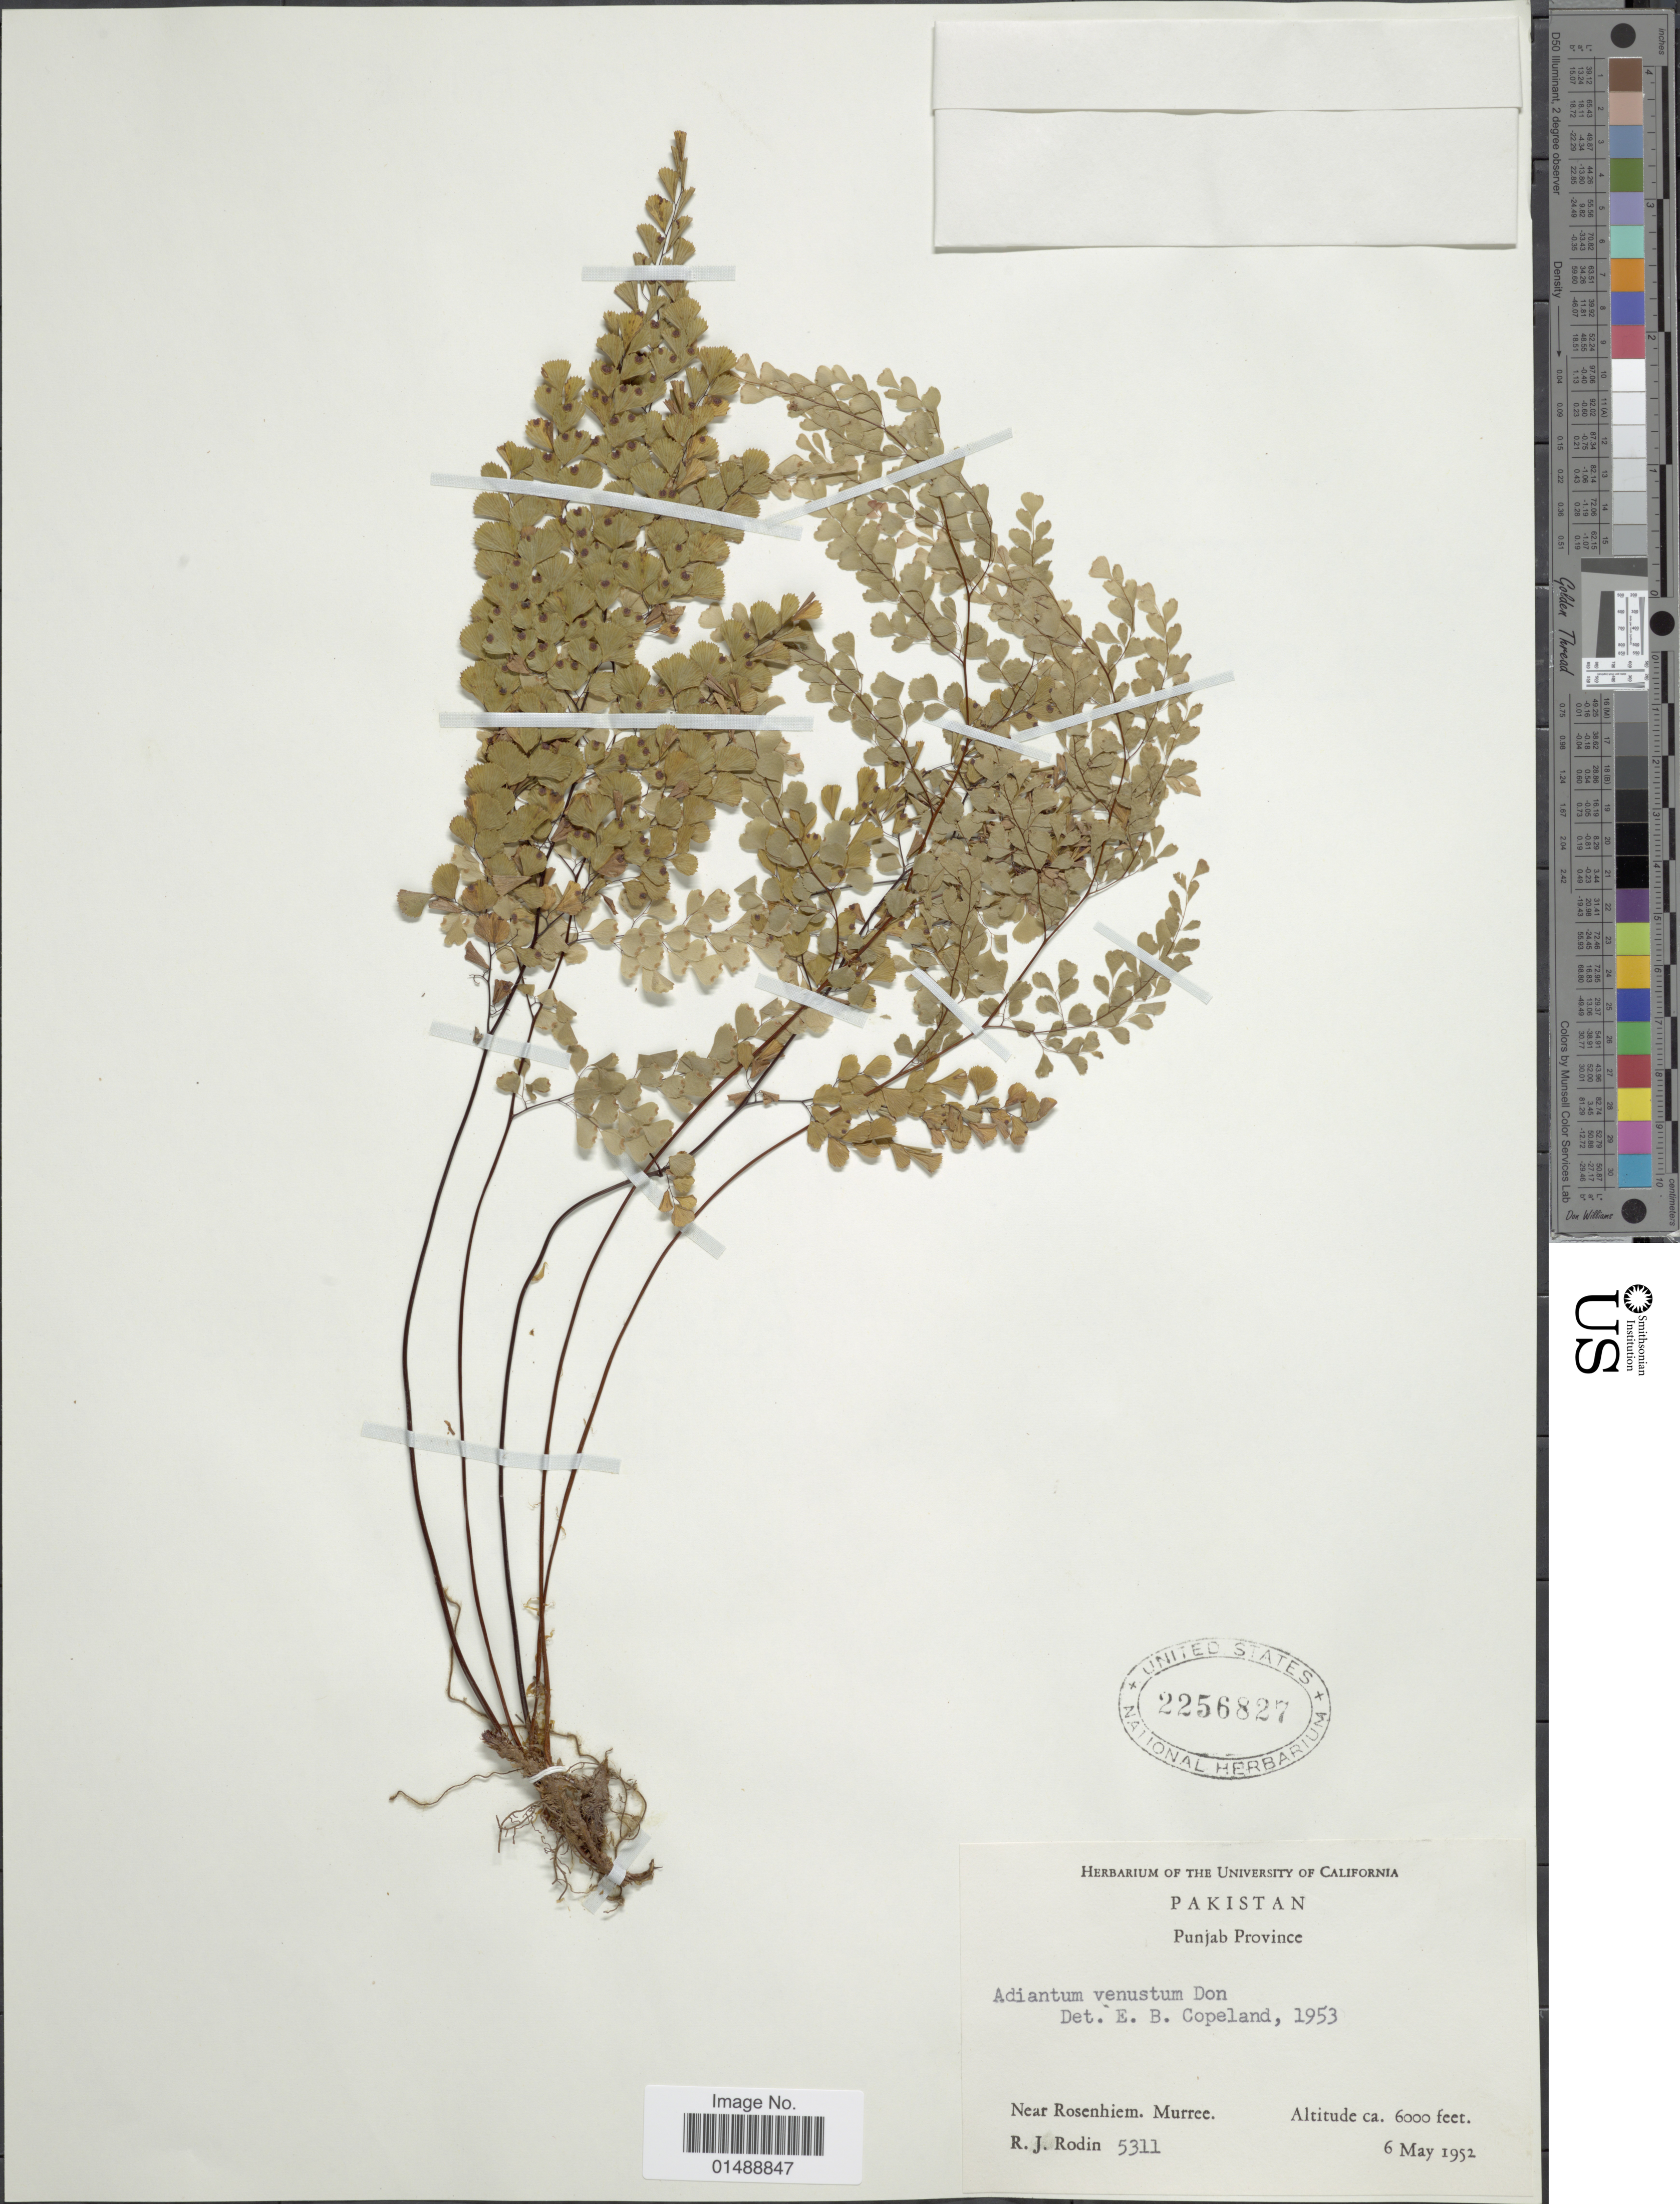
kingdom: Plantae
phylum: Tracheophyta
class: Polypodiopsida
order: Polypodiales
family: Pteridaceae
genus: Adiantum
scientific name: Adiantum venustum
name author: D. Don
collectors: R. J. Rodin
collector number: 5311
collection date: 1952-05-06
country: Pakistan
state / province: Punjab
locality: Near Rosenhiem, Murree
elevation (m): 1829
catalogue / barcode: US 2256827